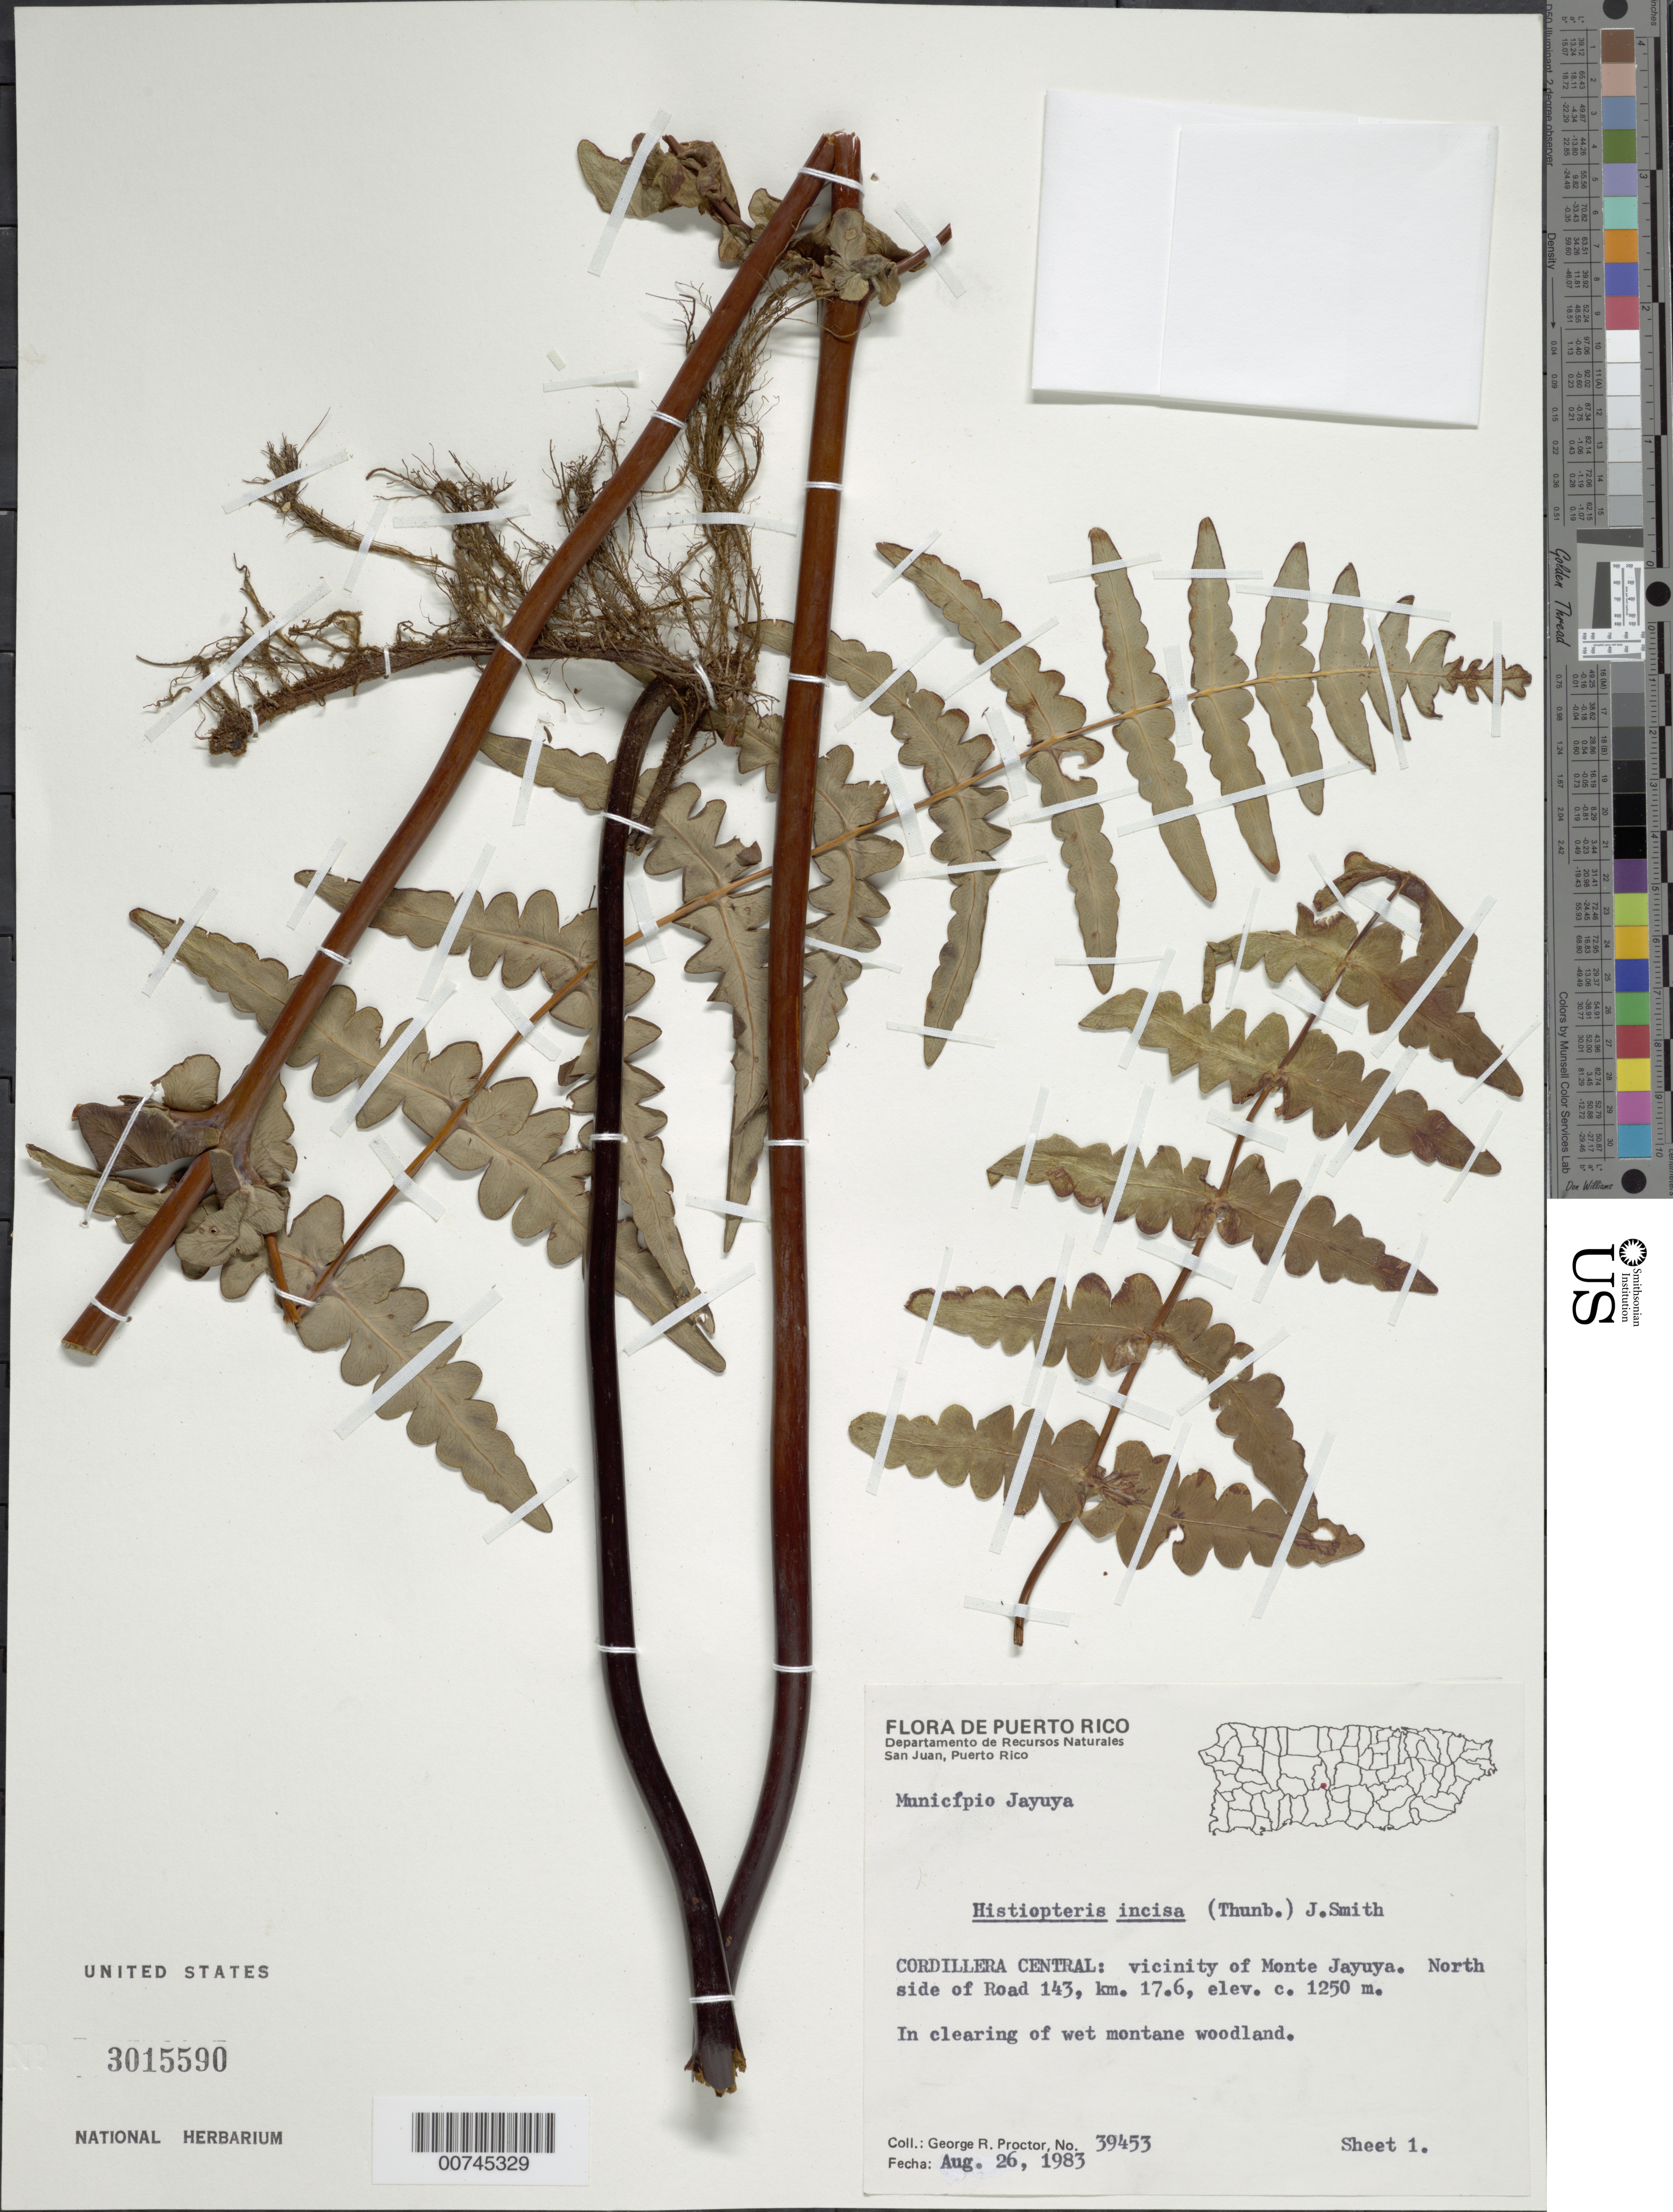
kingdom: Plantae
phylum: Tracheophyta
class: Polypodiopsida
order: Polypodiales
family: Dennstaedtiaceae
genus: Histiopteris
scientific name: Histiopteris incisa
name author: (Thunb.) J. Sm.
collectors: G. R. Proctor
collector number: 39456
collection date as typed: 26 Aug 1983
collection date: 1983-08-26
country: Puerto Rico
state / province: Jayuya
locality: Cordillera Central: vicinity of Monte Jayuya. North side of Road 143, km 17.6. Municipio Jayuya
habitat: In clearing of wet montane woodland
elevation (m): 1250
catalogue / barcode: US 3015590